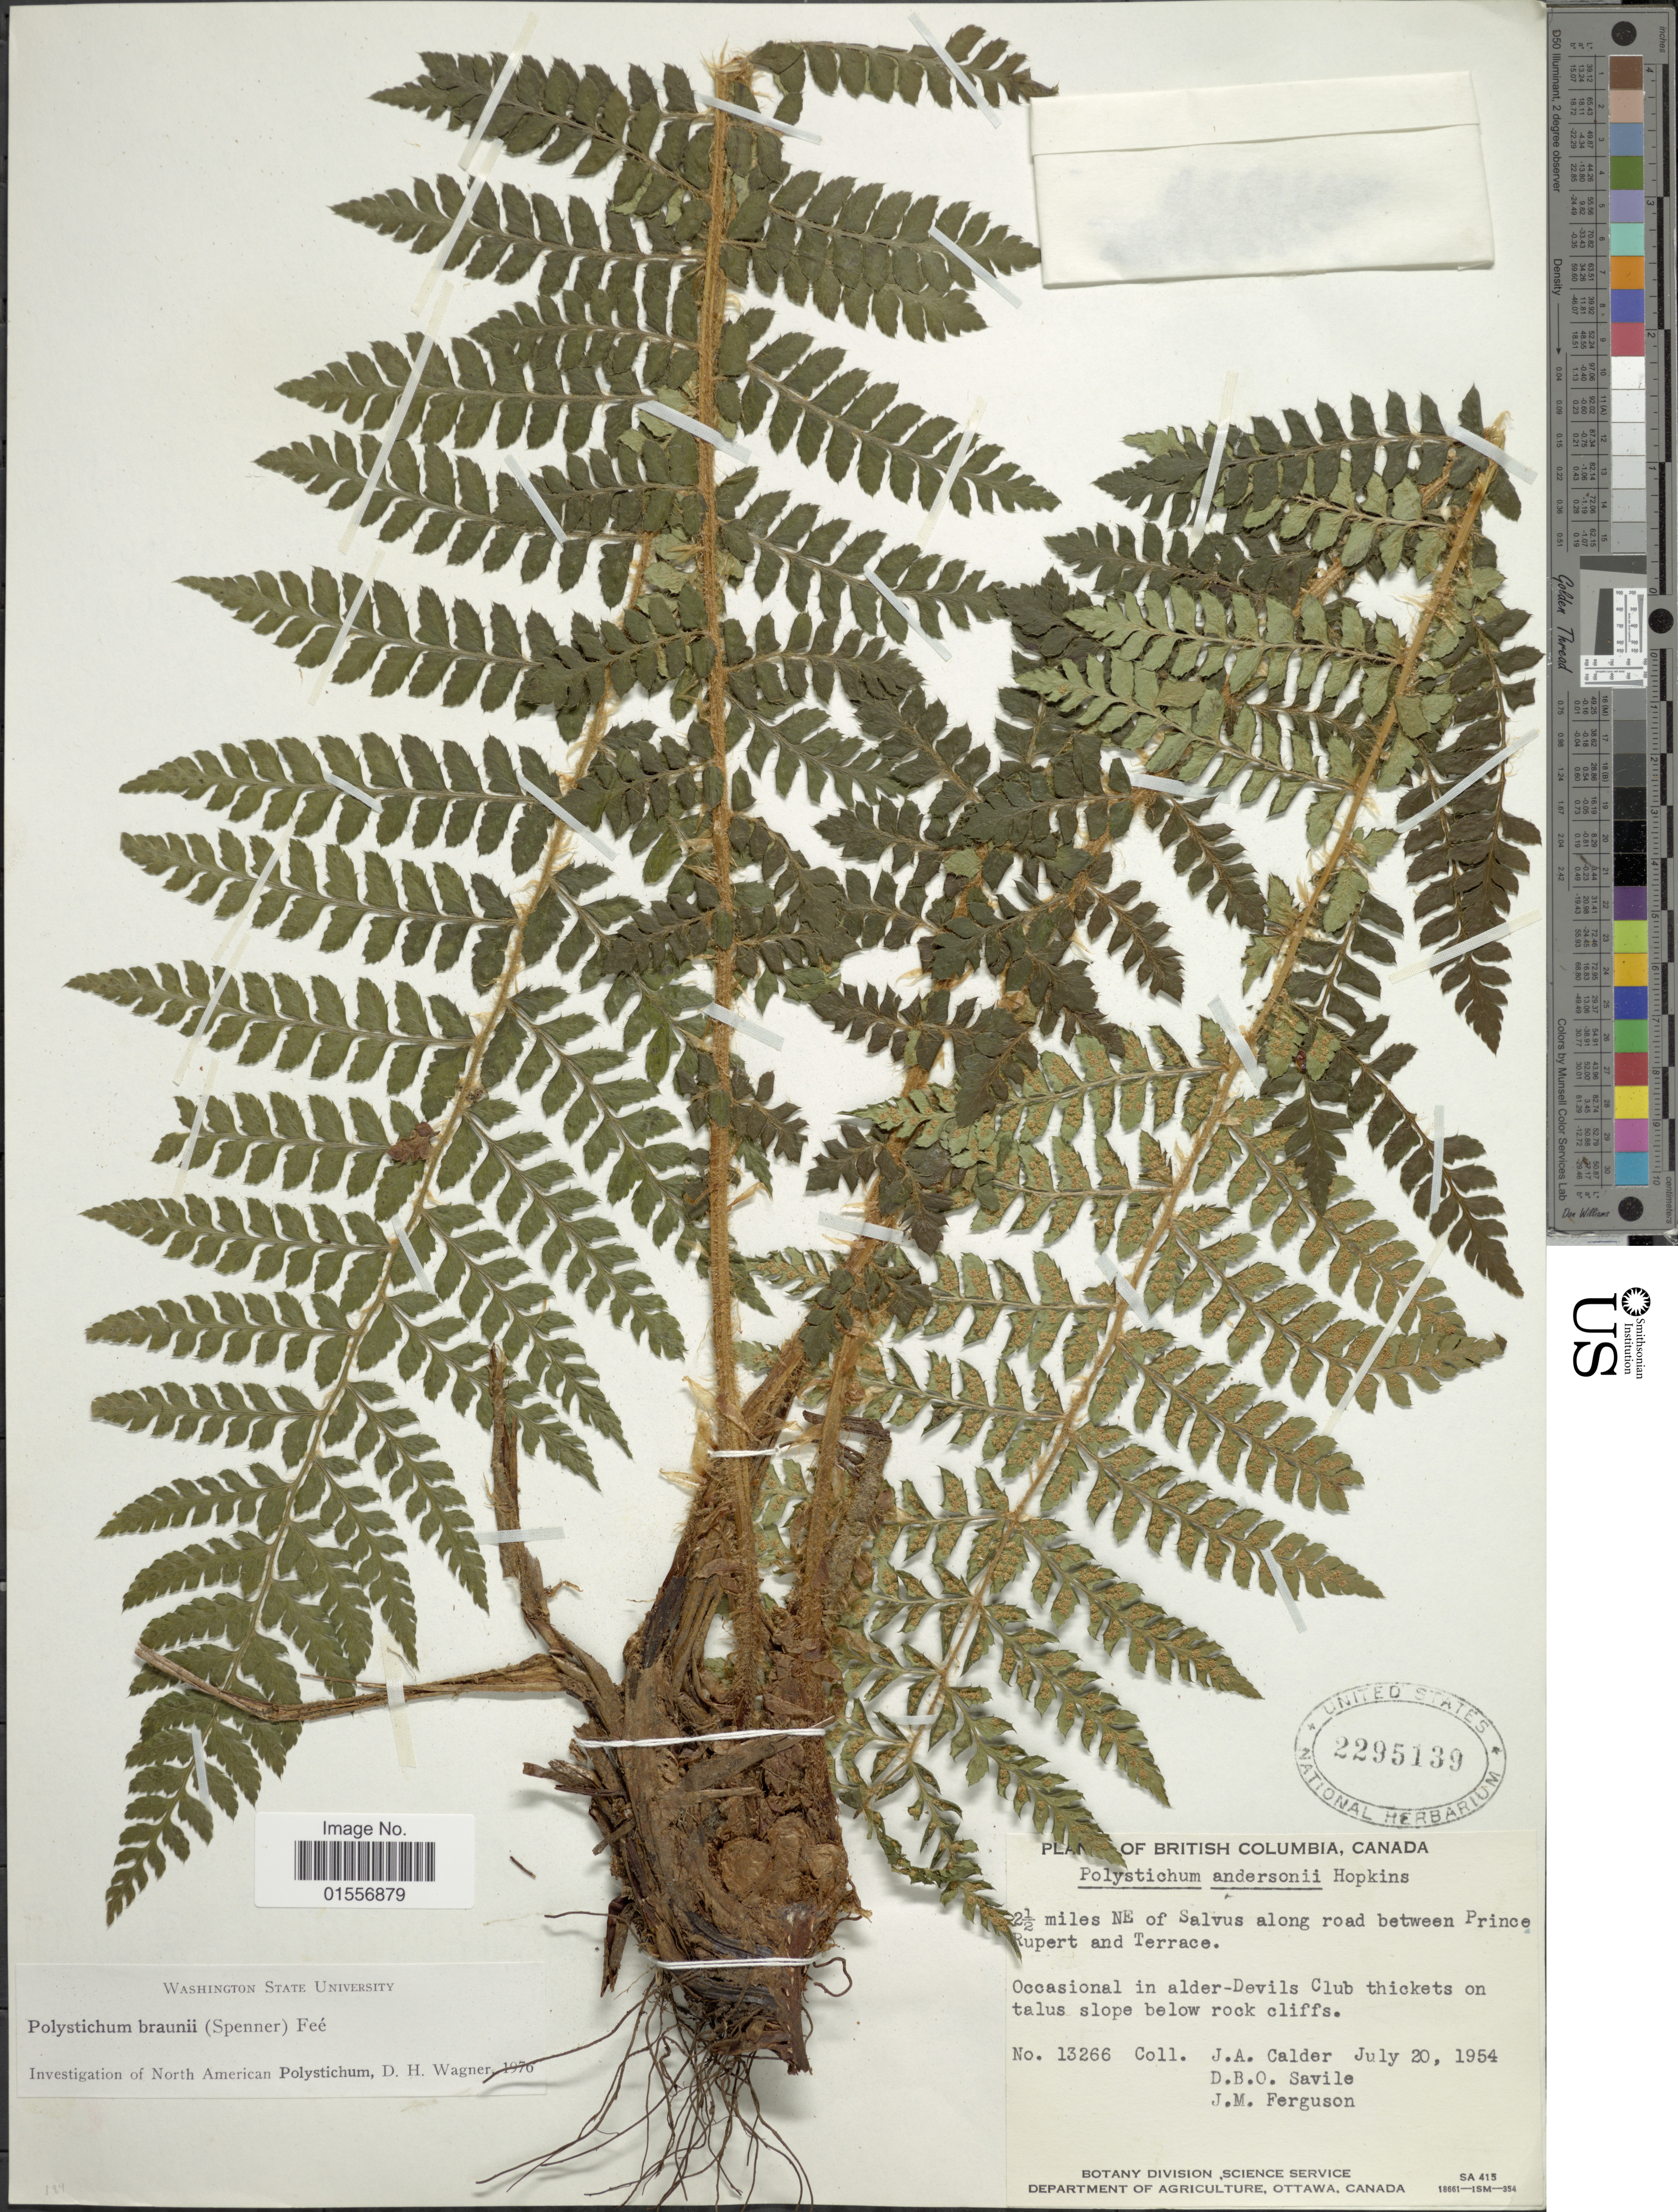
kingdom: Plantae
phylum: Tracheophyta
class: Polypodiopsida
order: Polypodiales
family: Dryopteridaceae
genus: Polystichum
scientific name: Polystichum braunii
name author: (Spenn.) Fée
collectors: J. A. Calder, D. Savile & J. M. Ferguson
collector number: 13266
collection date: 1954-07-20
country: Canada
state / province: British Columbia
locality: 2 1/2 miles NE of Salvus along road between Prince Rupert and Terrace.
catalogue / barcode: US 2295139